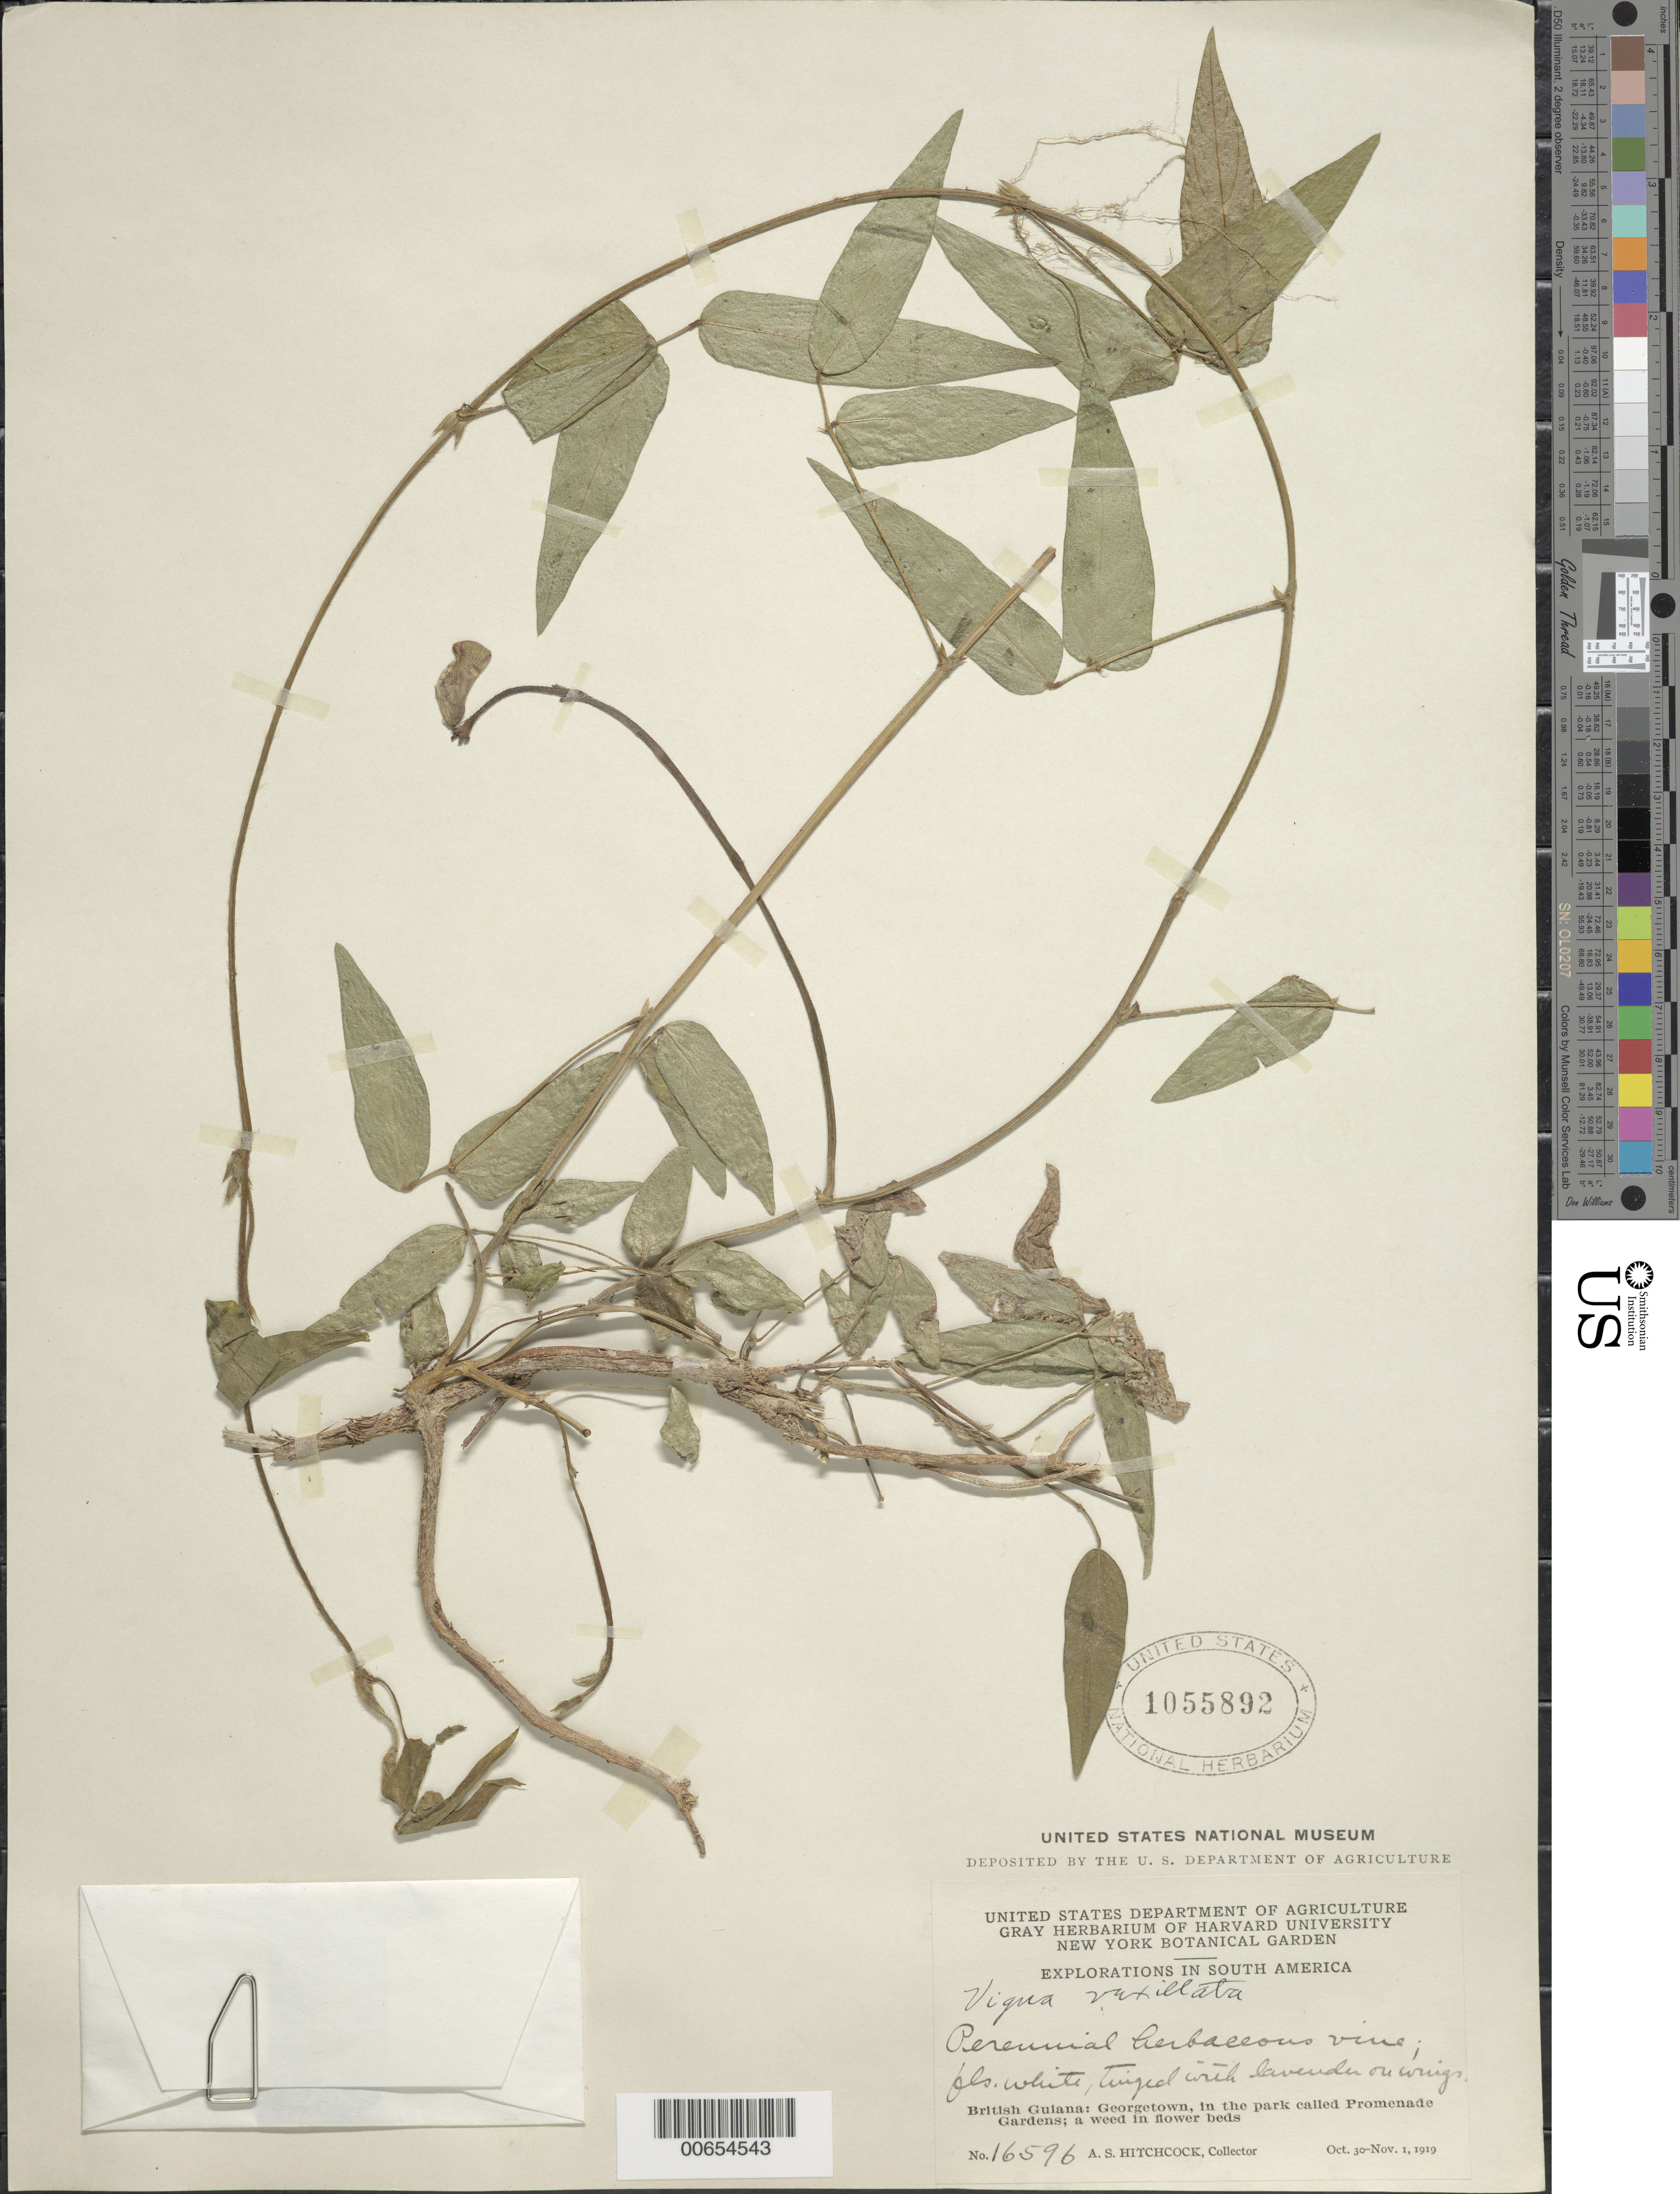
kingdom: Plantae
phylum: Tracheophyta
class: Magnoliopsida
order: Fabales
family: Fabaceae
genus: Vigna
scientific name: Vigna vexillata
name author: (L.) A. Rich.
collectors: A. S. Hitchcock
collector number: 16596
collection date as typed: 30-Oct-19 to 1-Nov-19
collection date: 1919-10-30/1919-11-01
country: Guyana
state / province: Demerara-Mahaica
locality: Georgetown, Promenade Gardens Park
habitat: A weed in flower beds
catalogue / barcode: US 1055892